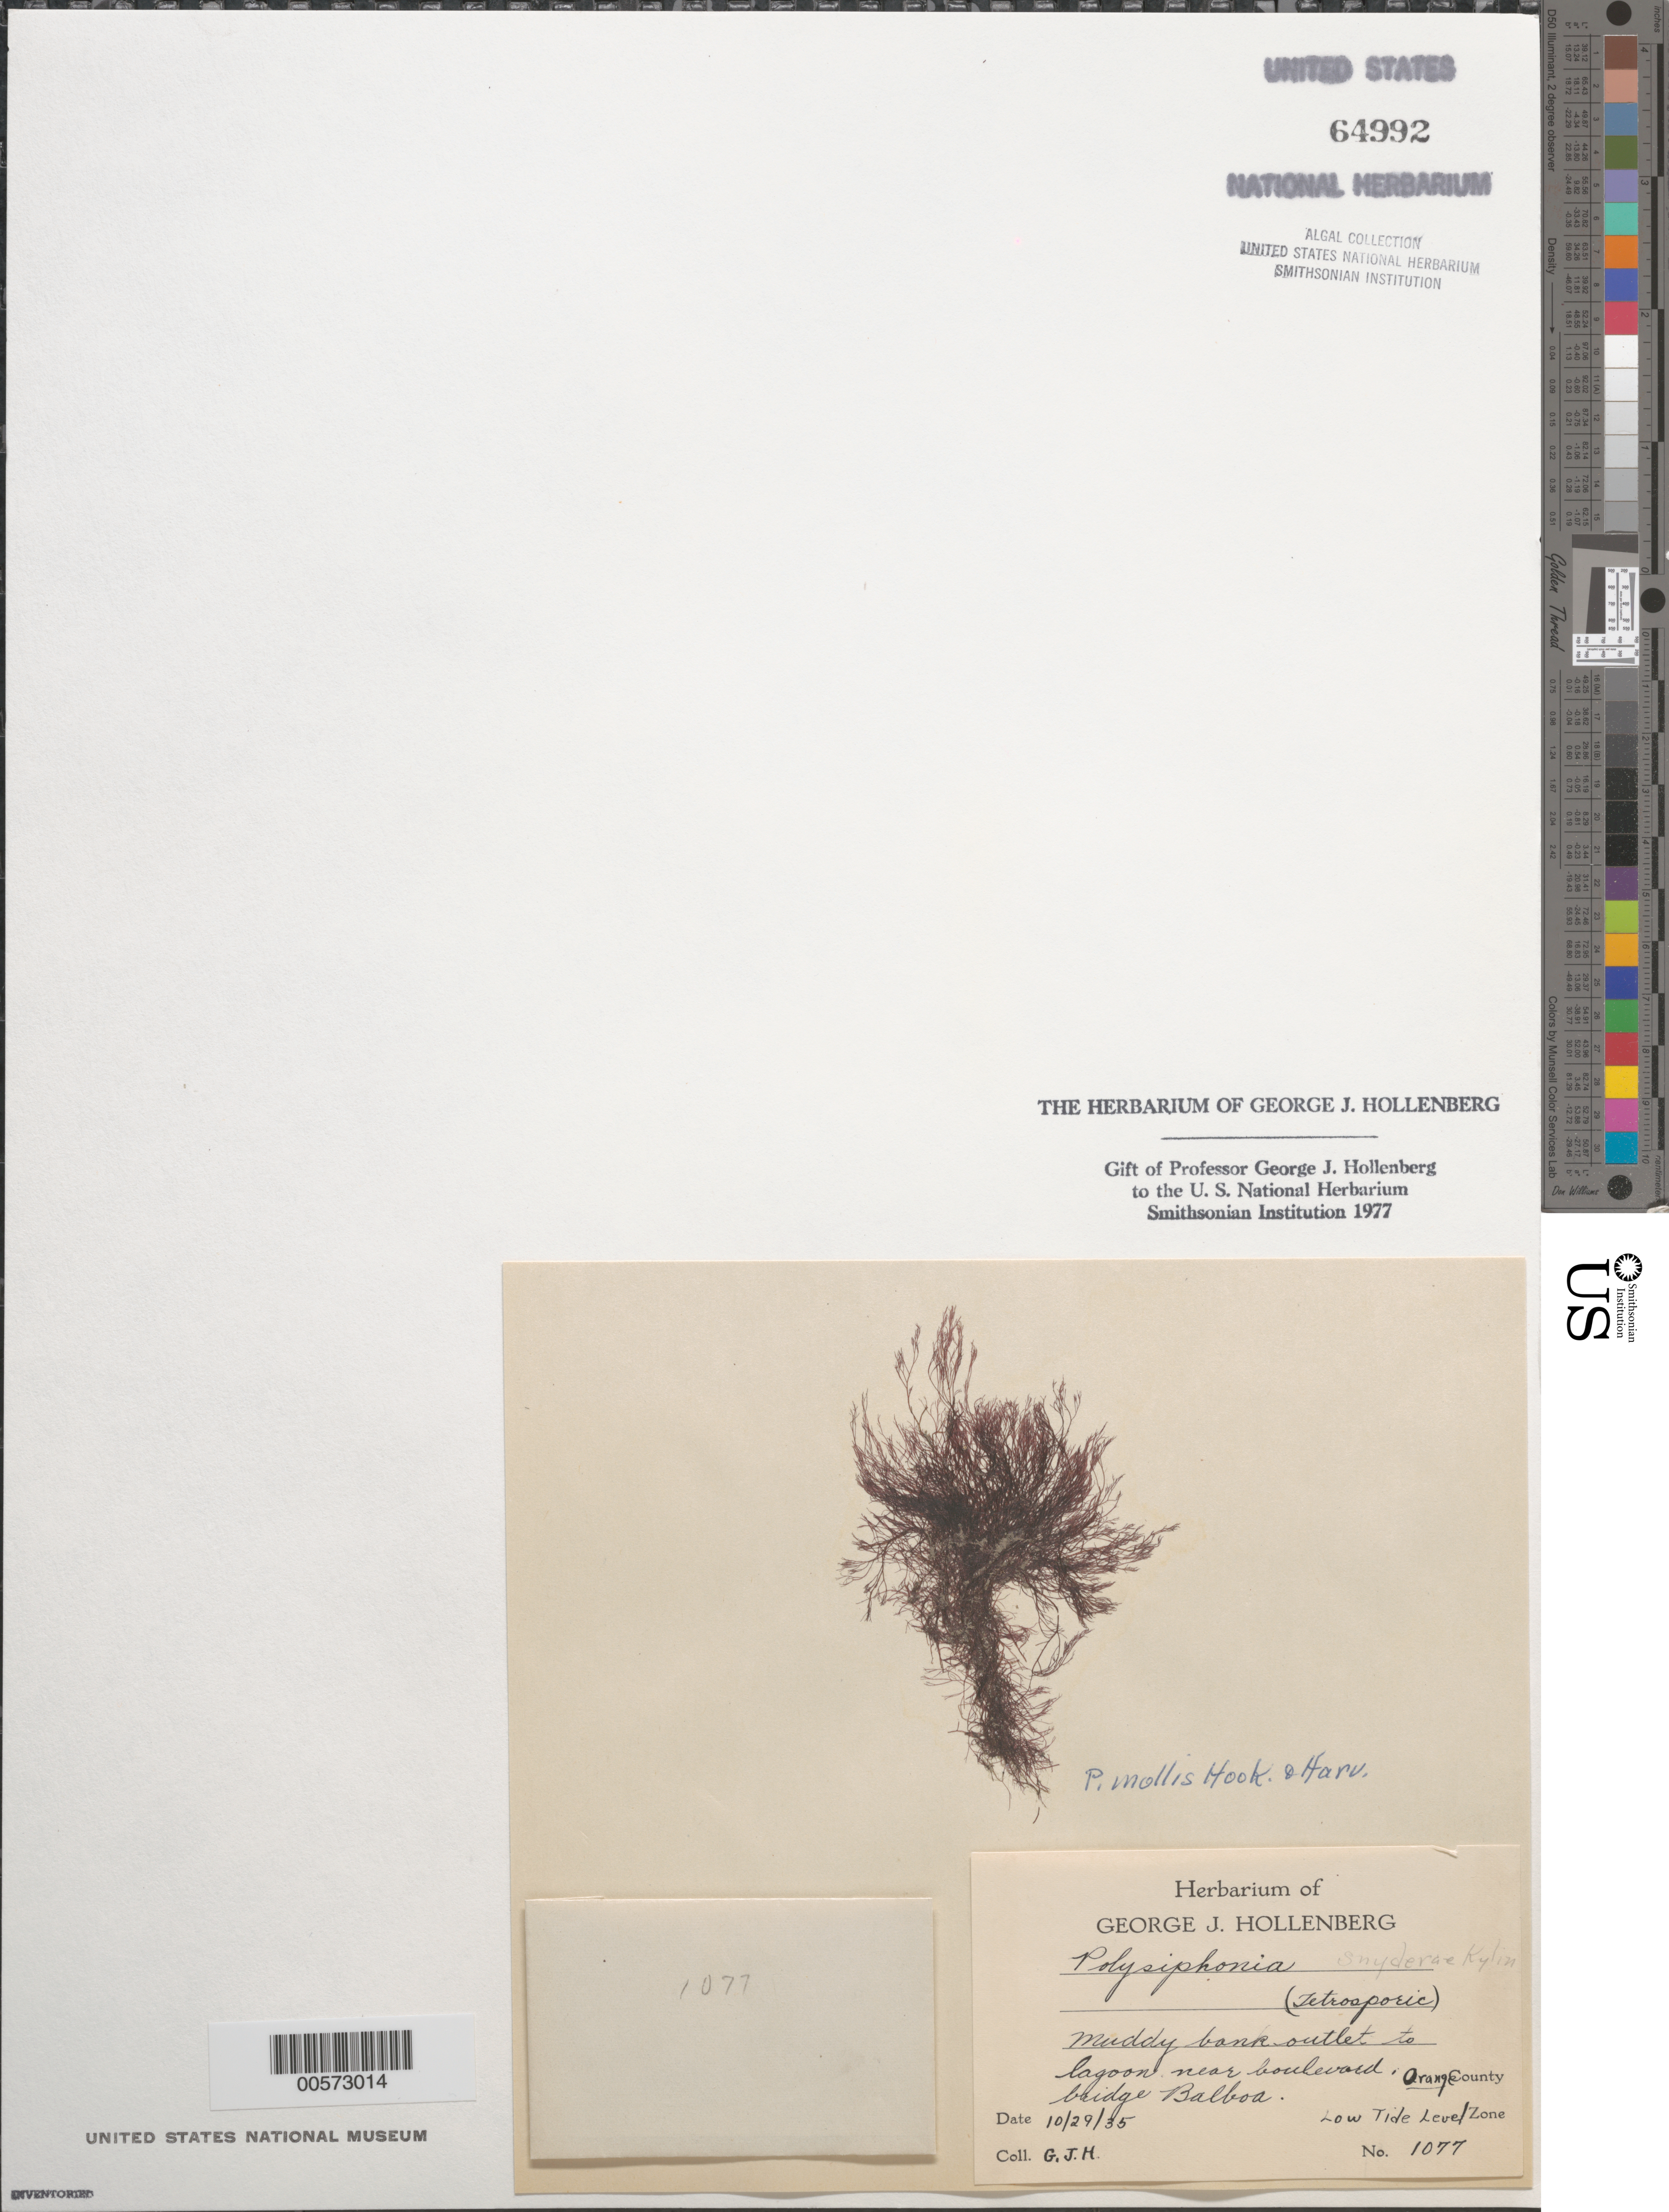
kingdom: Plantae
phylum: Rhodophyta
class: Florideophyceae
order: Ceramiales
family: Rhodomelaceae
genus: Polysiphonia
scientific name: Polysiphonia mollis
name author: Hook. f. & Harv.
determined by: Hollenberg, George J.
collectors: G. Hollenberg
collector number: GJH 1077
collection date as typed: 29 Oct 1935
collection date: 1935-10-29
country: United States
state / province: California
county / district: Orange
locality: Balboa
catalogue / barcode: US 64992